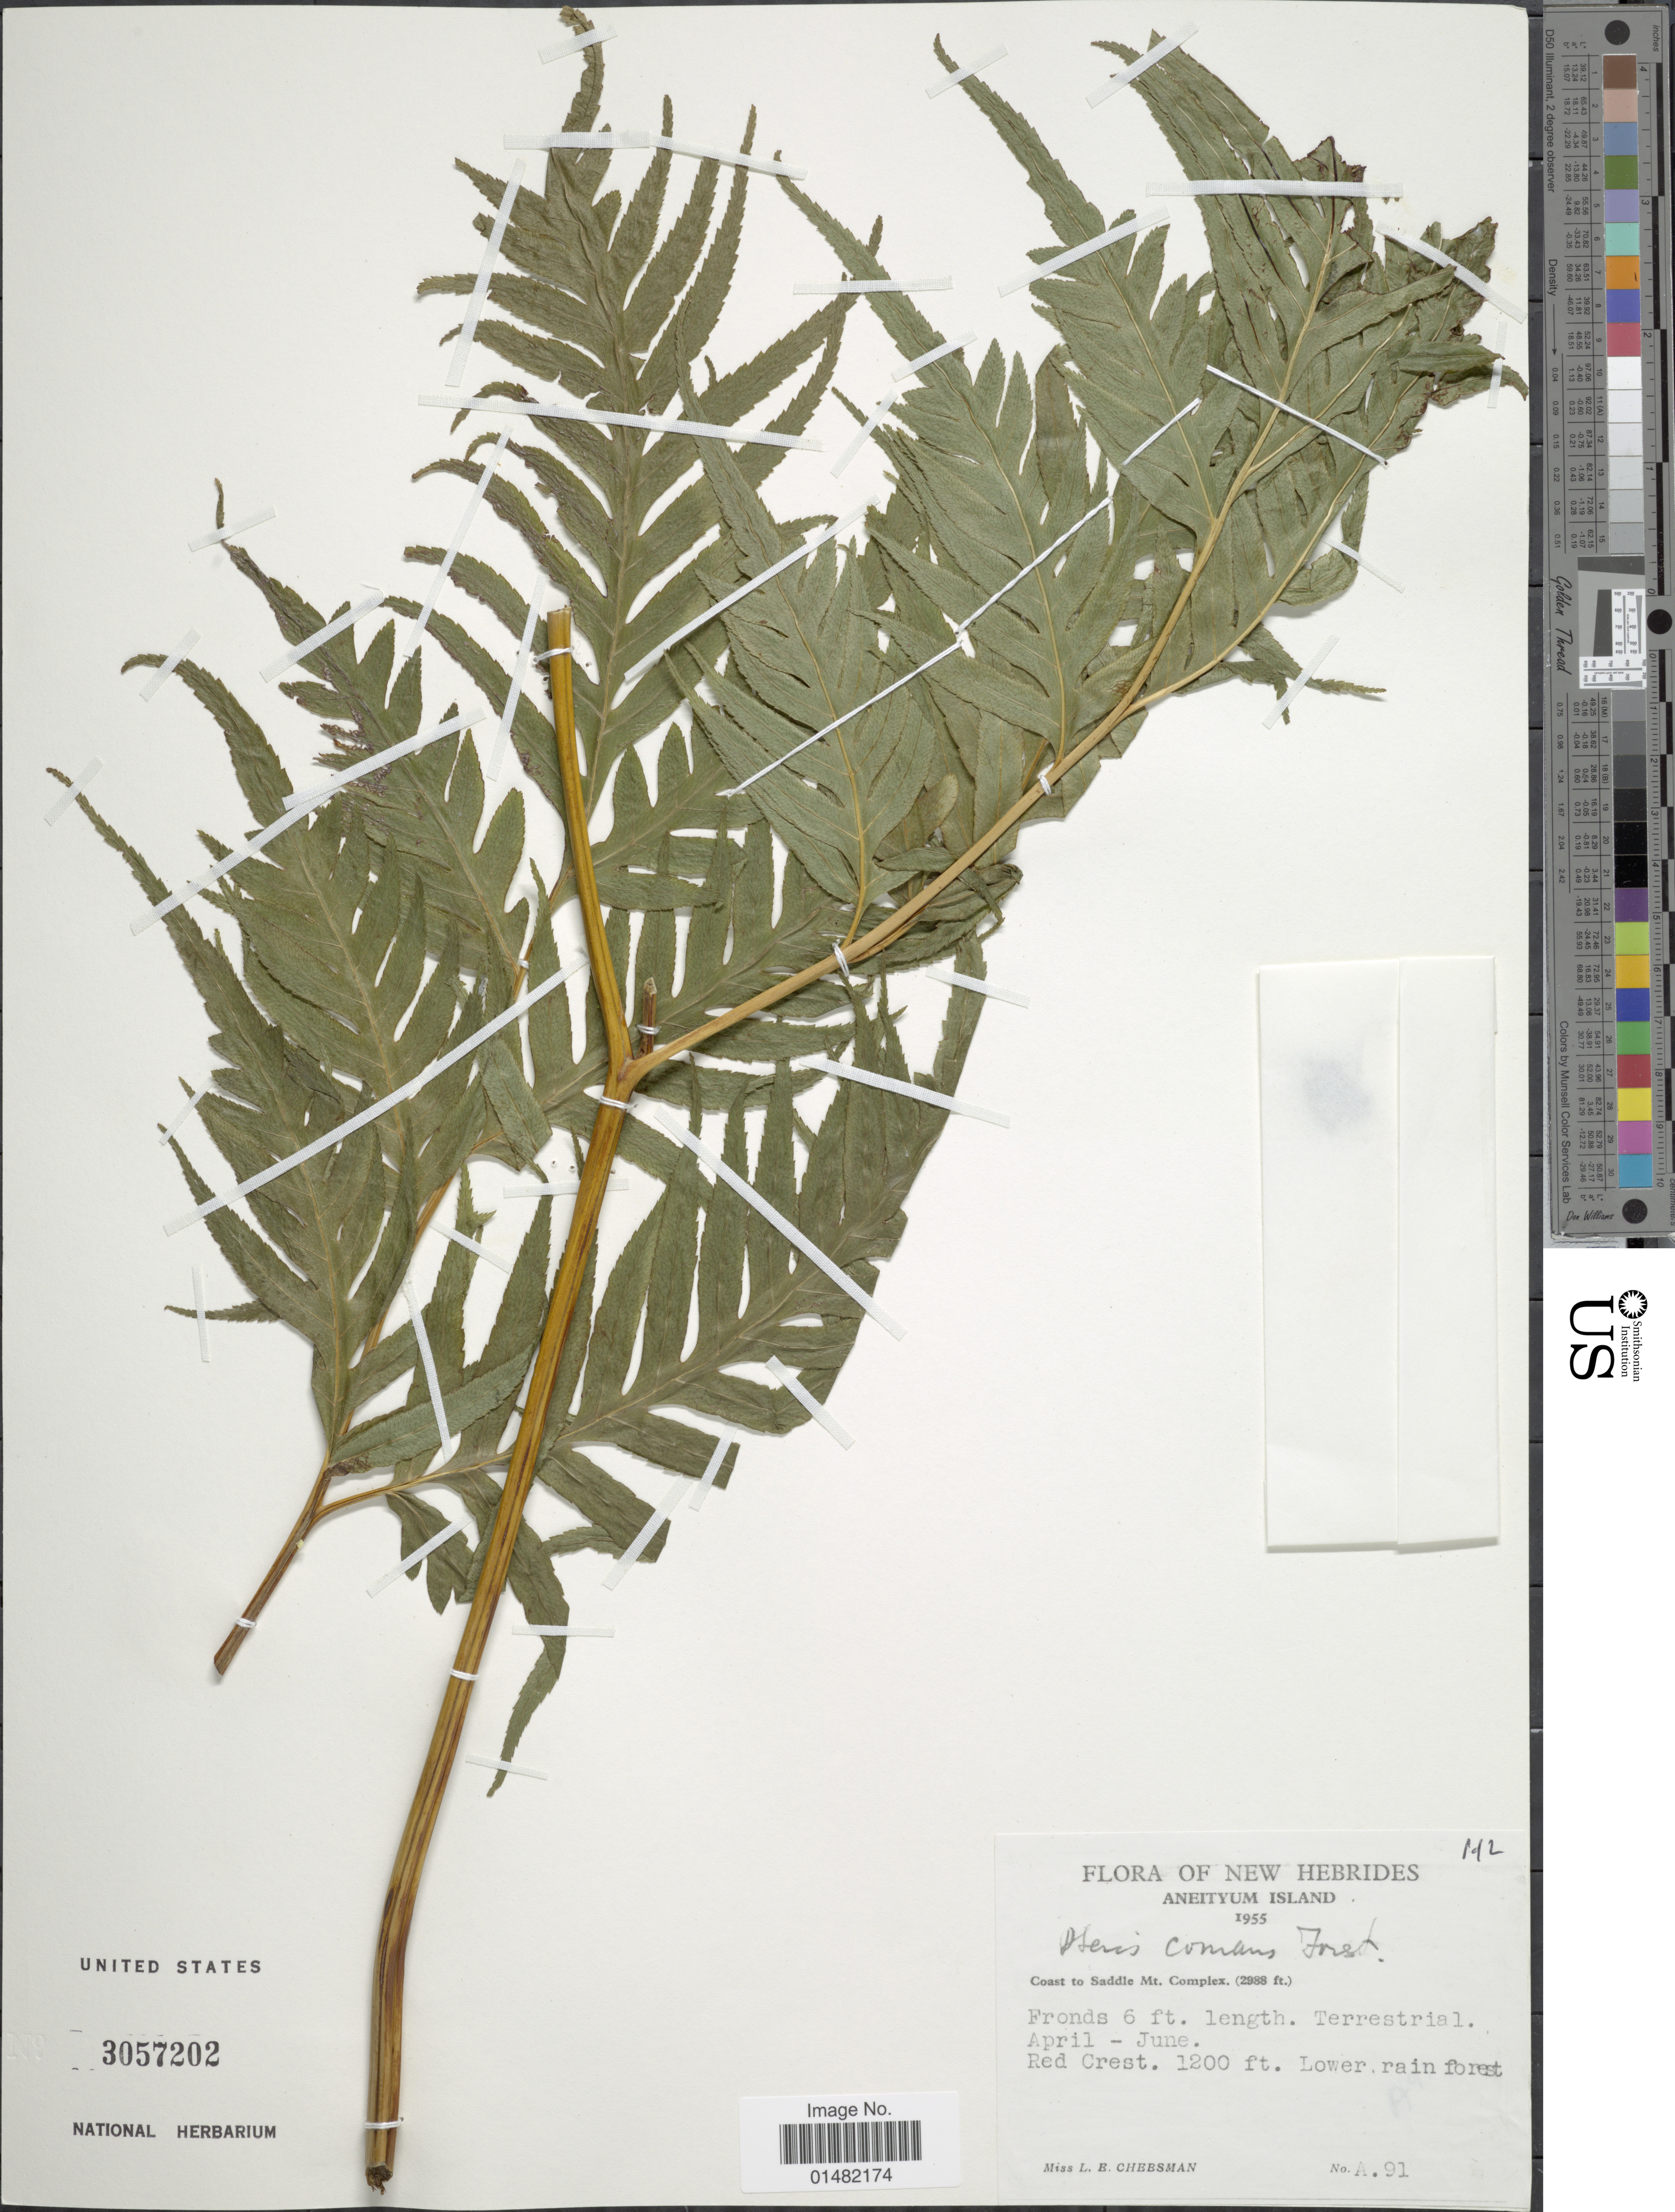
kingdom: Plantae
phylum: Tracheophyta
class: Polypodiopsida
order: Polypodiales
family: Pteridaceae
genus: Pteris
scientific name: Pteris comans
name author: G. Forst.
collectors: L. E. Cheesman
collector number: A91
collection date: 1955-04/1955-06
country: Vanuatu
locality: New Hebrides, Aneityum Island, Coast to Saddle Mt, Complex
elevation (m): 911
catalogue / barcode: US 3057202